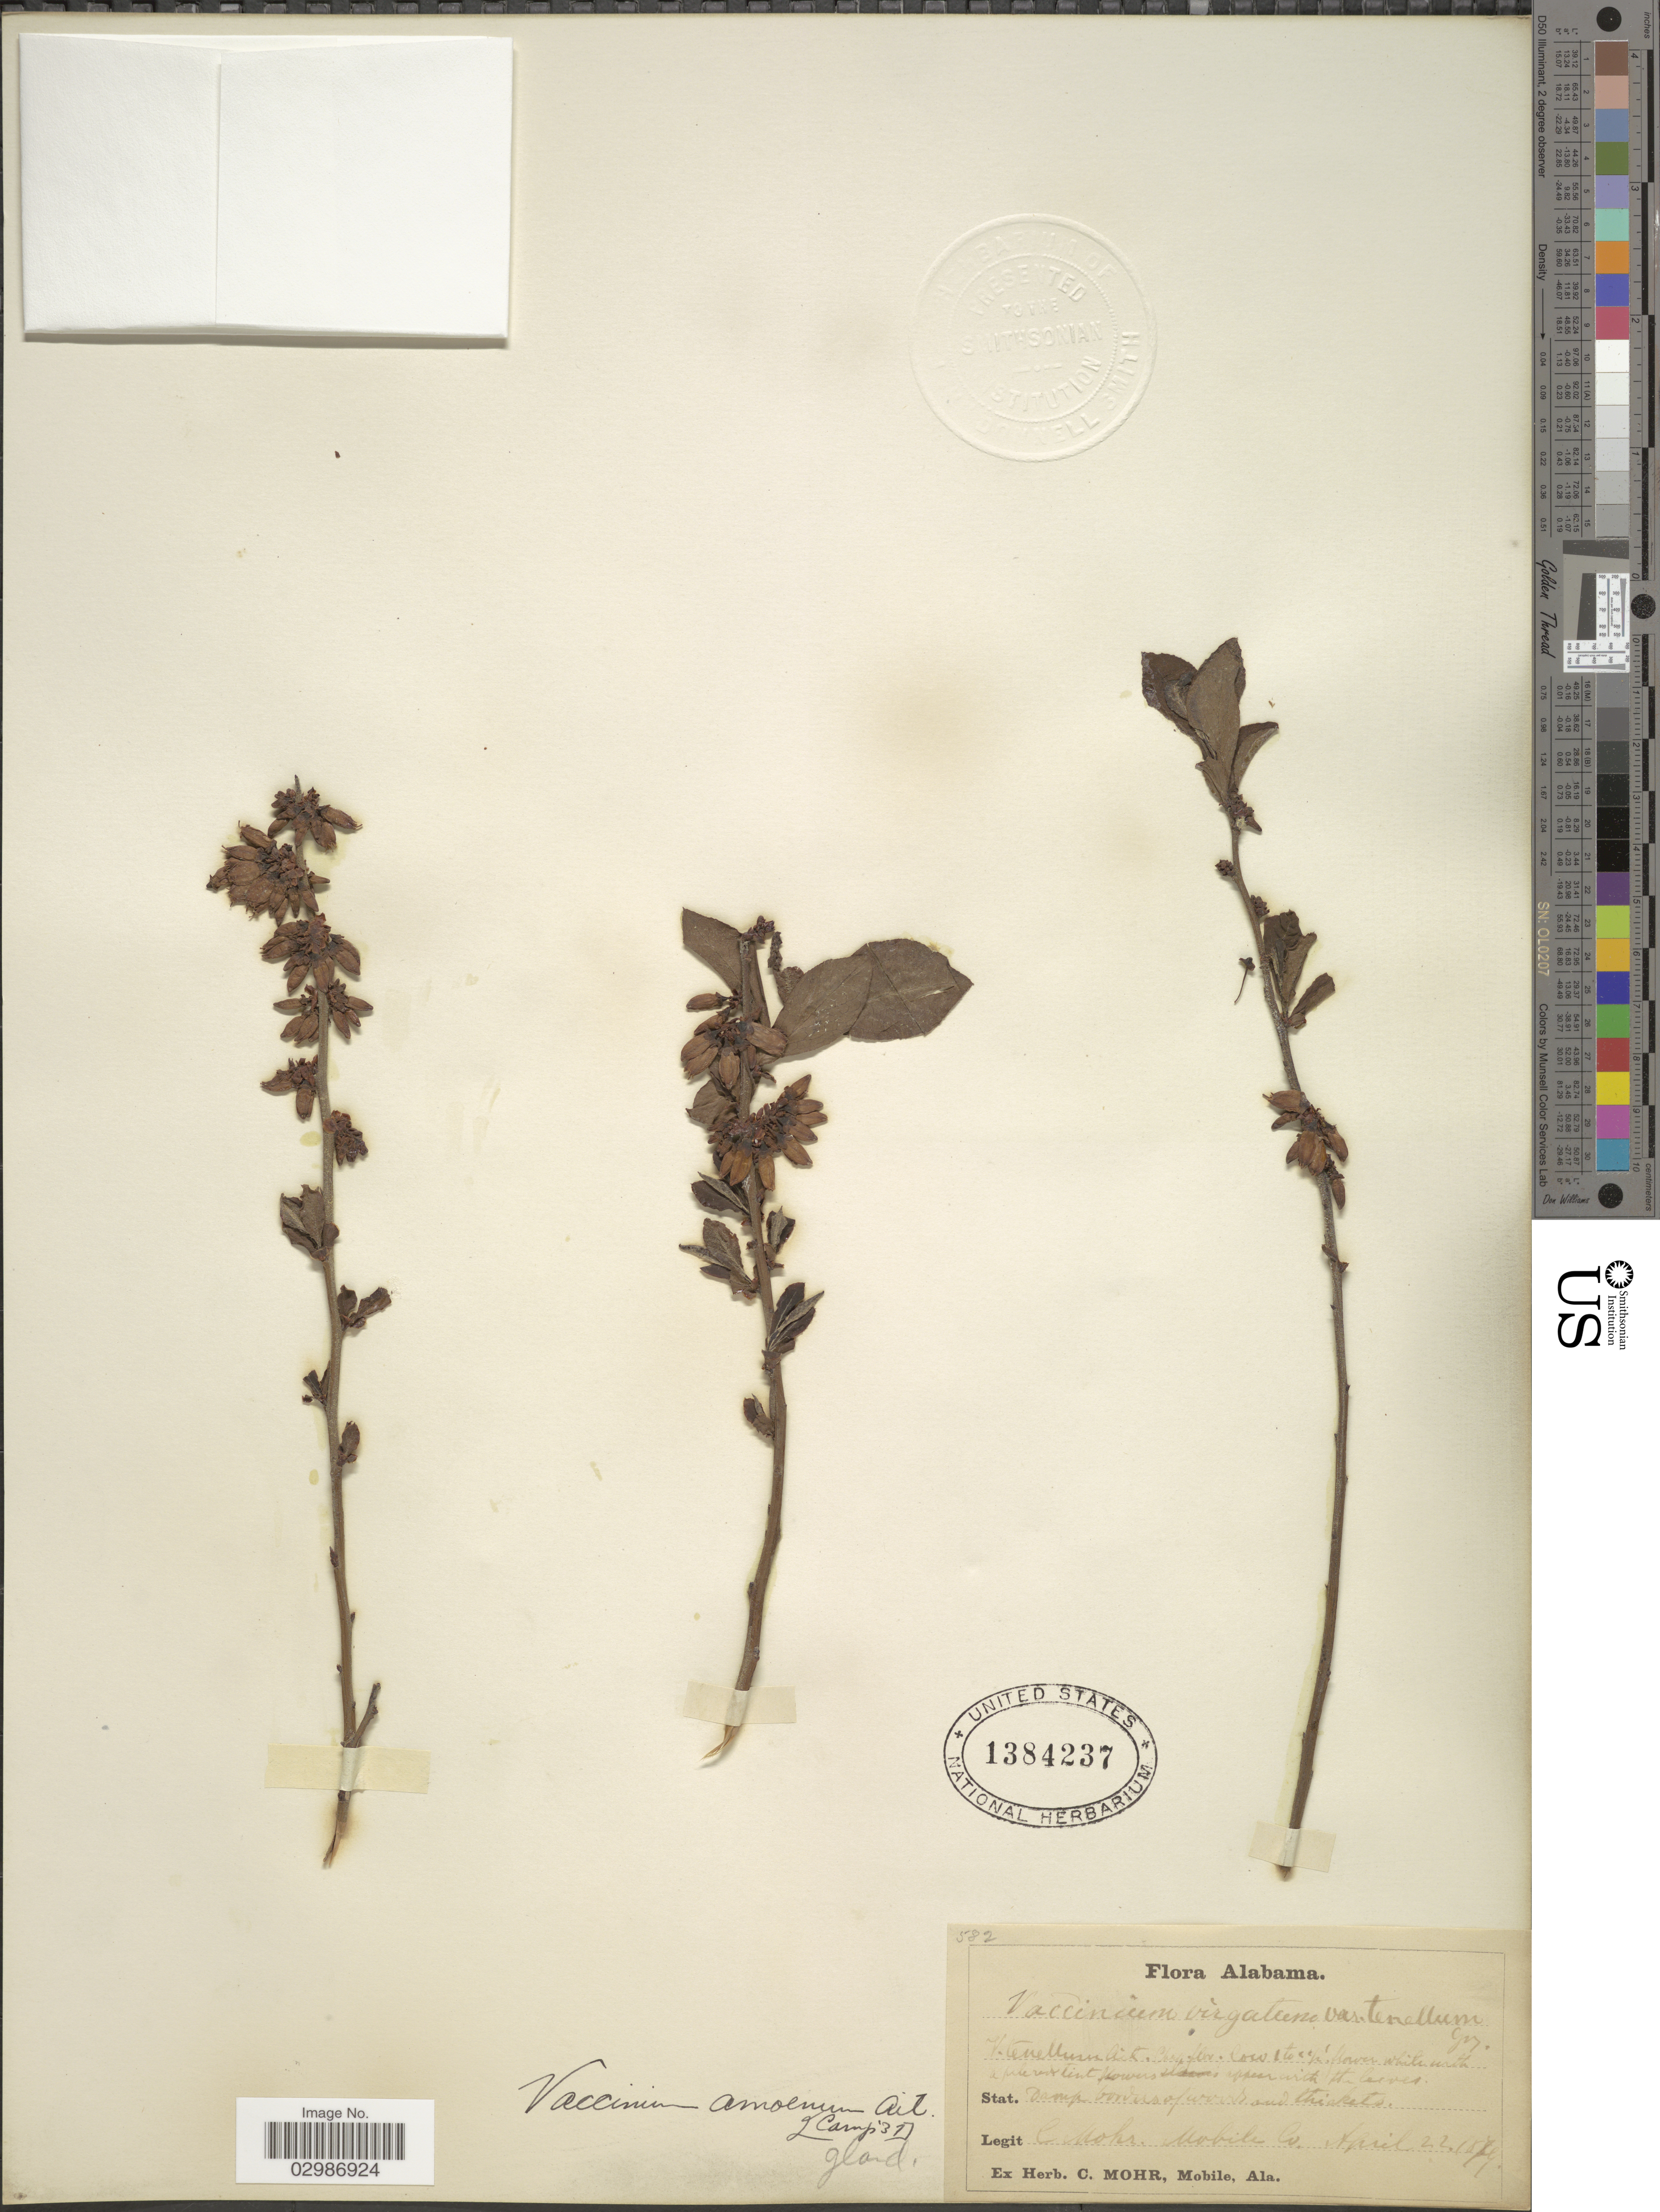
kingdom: Plantae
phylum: Tracheophyta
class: Magnoliopsida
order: Ericales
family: Ericaceae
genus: Vaccinium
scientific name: Vaccinium amoenum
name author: Aiton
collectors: C. T. Mohr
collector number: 582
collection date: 1879-04-22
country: United States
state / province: Alabama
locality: Mobile Co.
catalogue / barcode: US 1384237